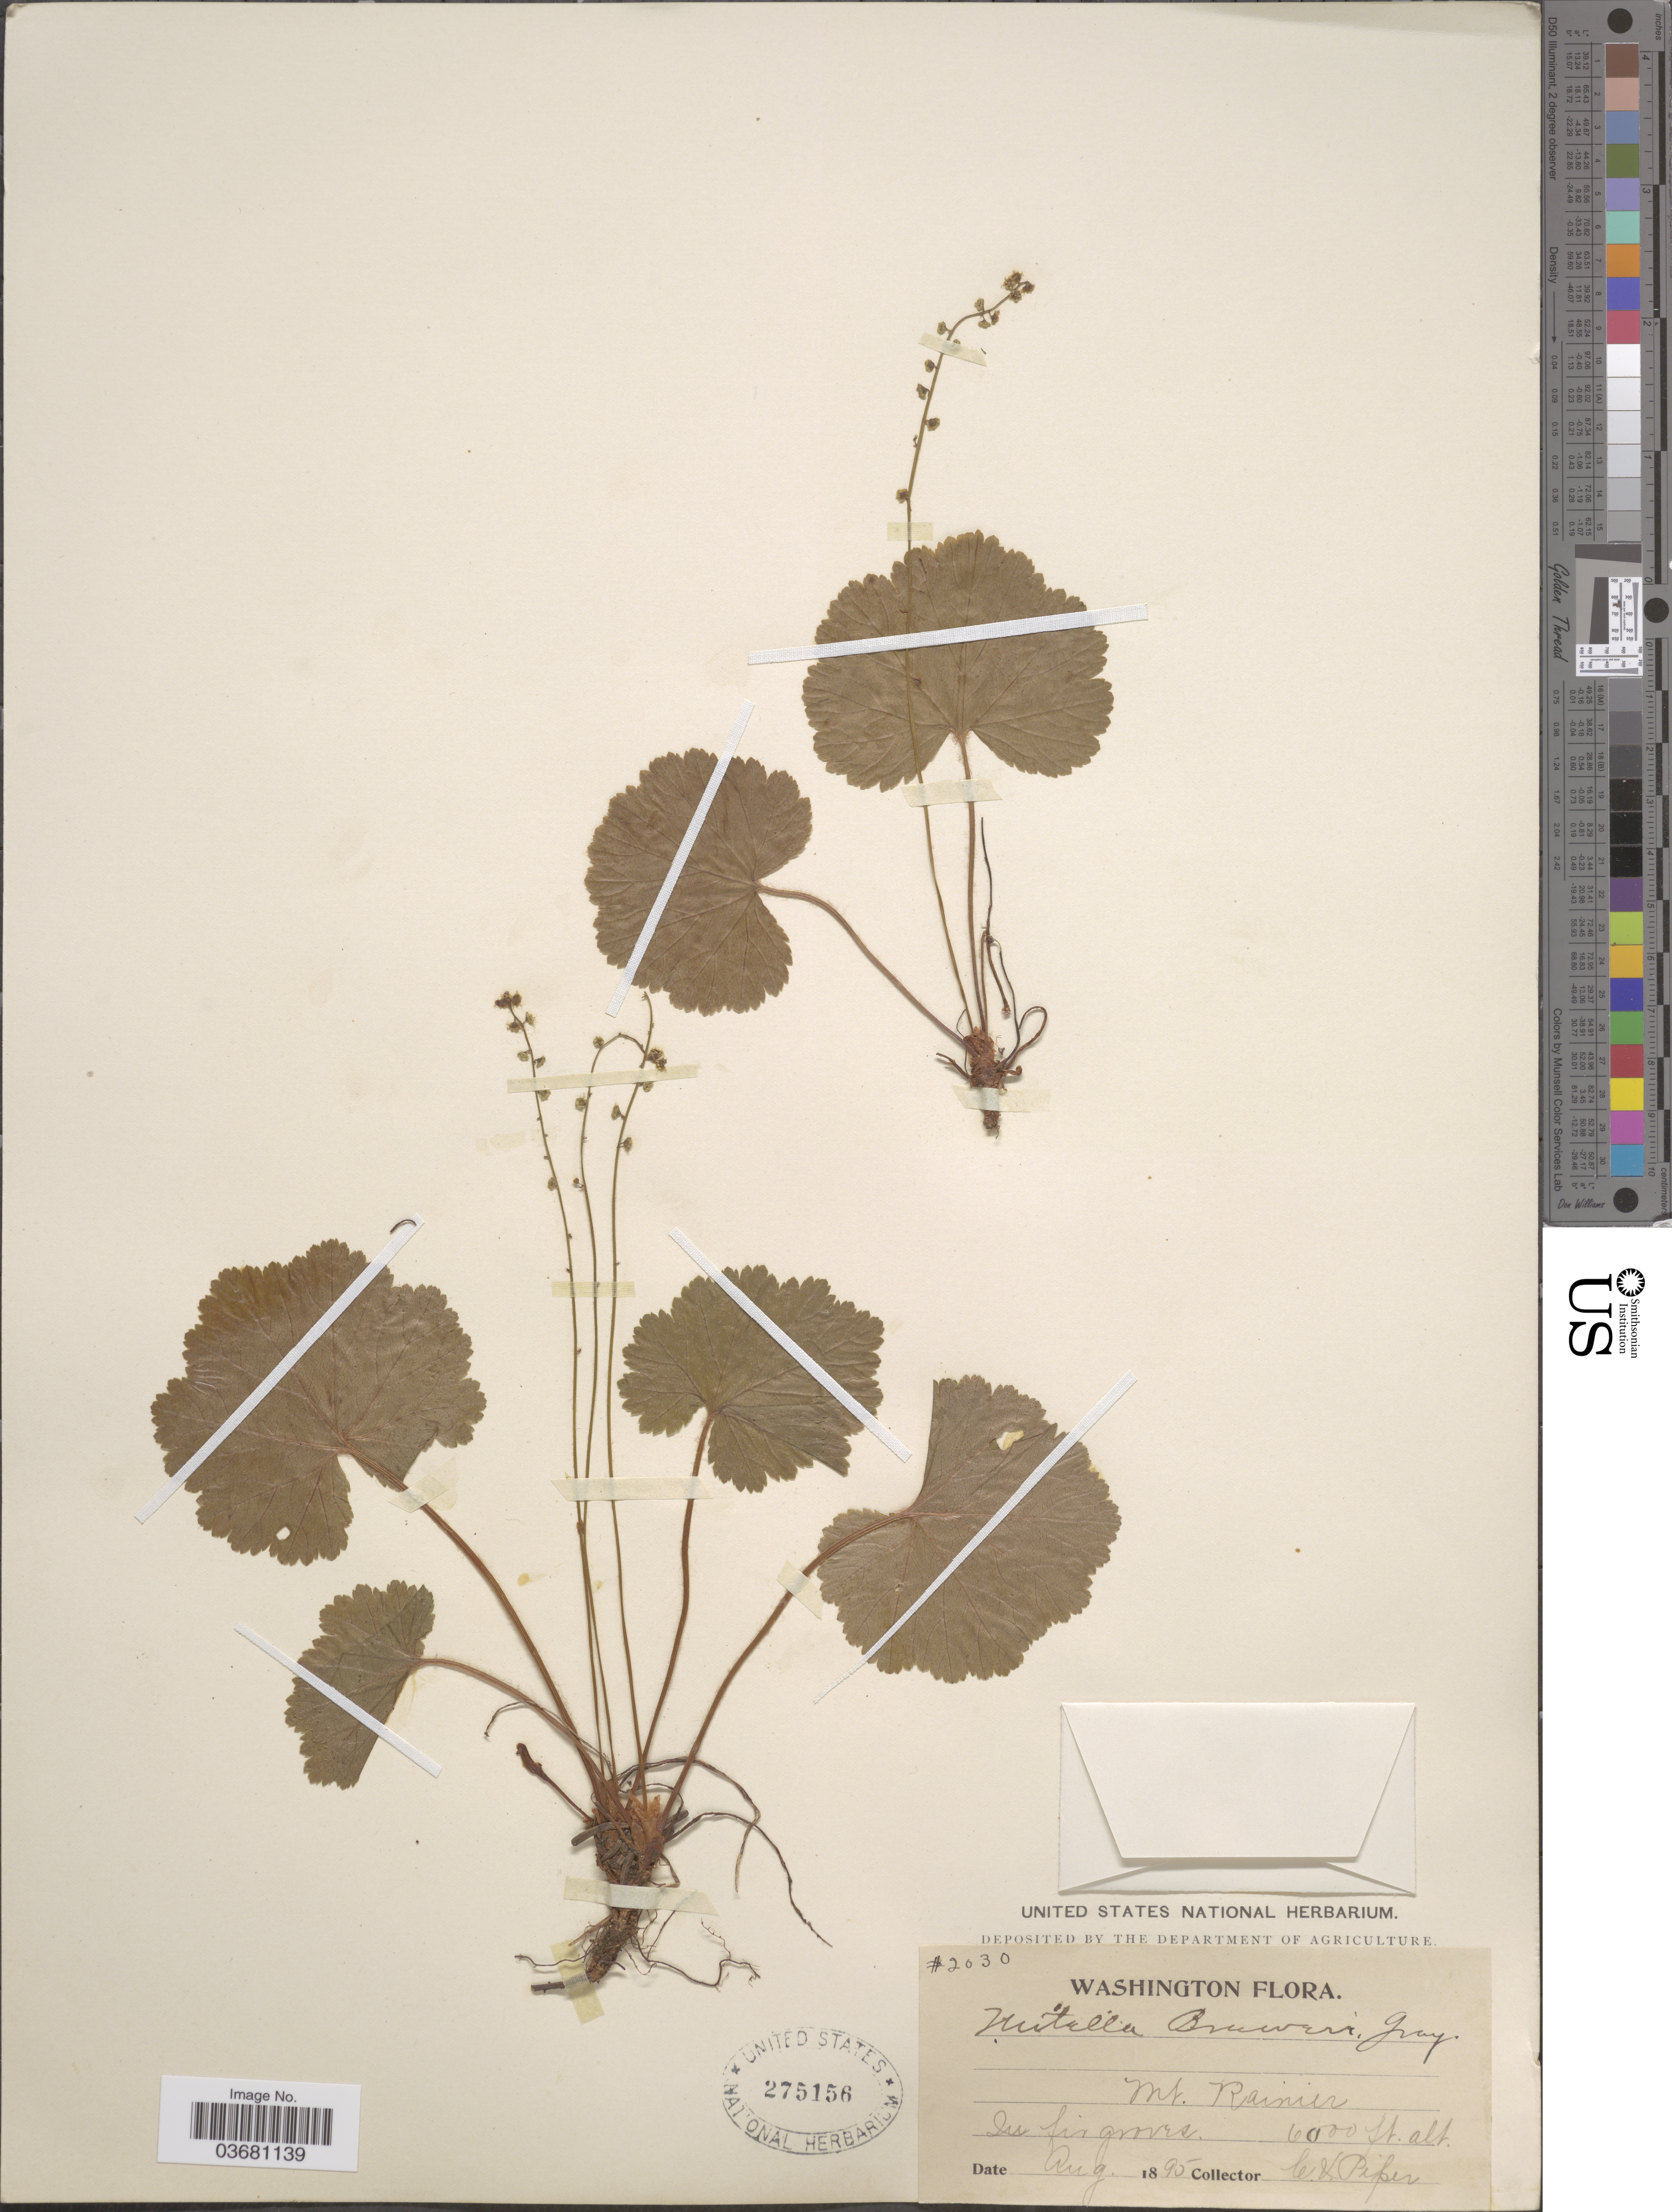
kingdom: Plantae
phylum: Tracheophyta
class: Magnoliopsida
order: Saxifragales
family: Saxifragaceae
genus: Mitella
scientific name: Mitella breweri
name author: A. Gray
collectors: C. V. Piper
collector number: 2030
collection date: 1895-08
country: United States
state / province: Washington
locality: Mt. Rainier. In fir groves.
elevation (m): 1829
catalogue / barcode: US 275156